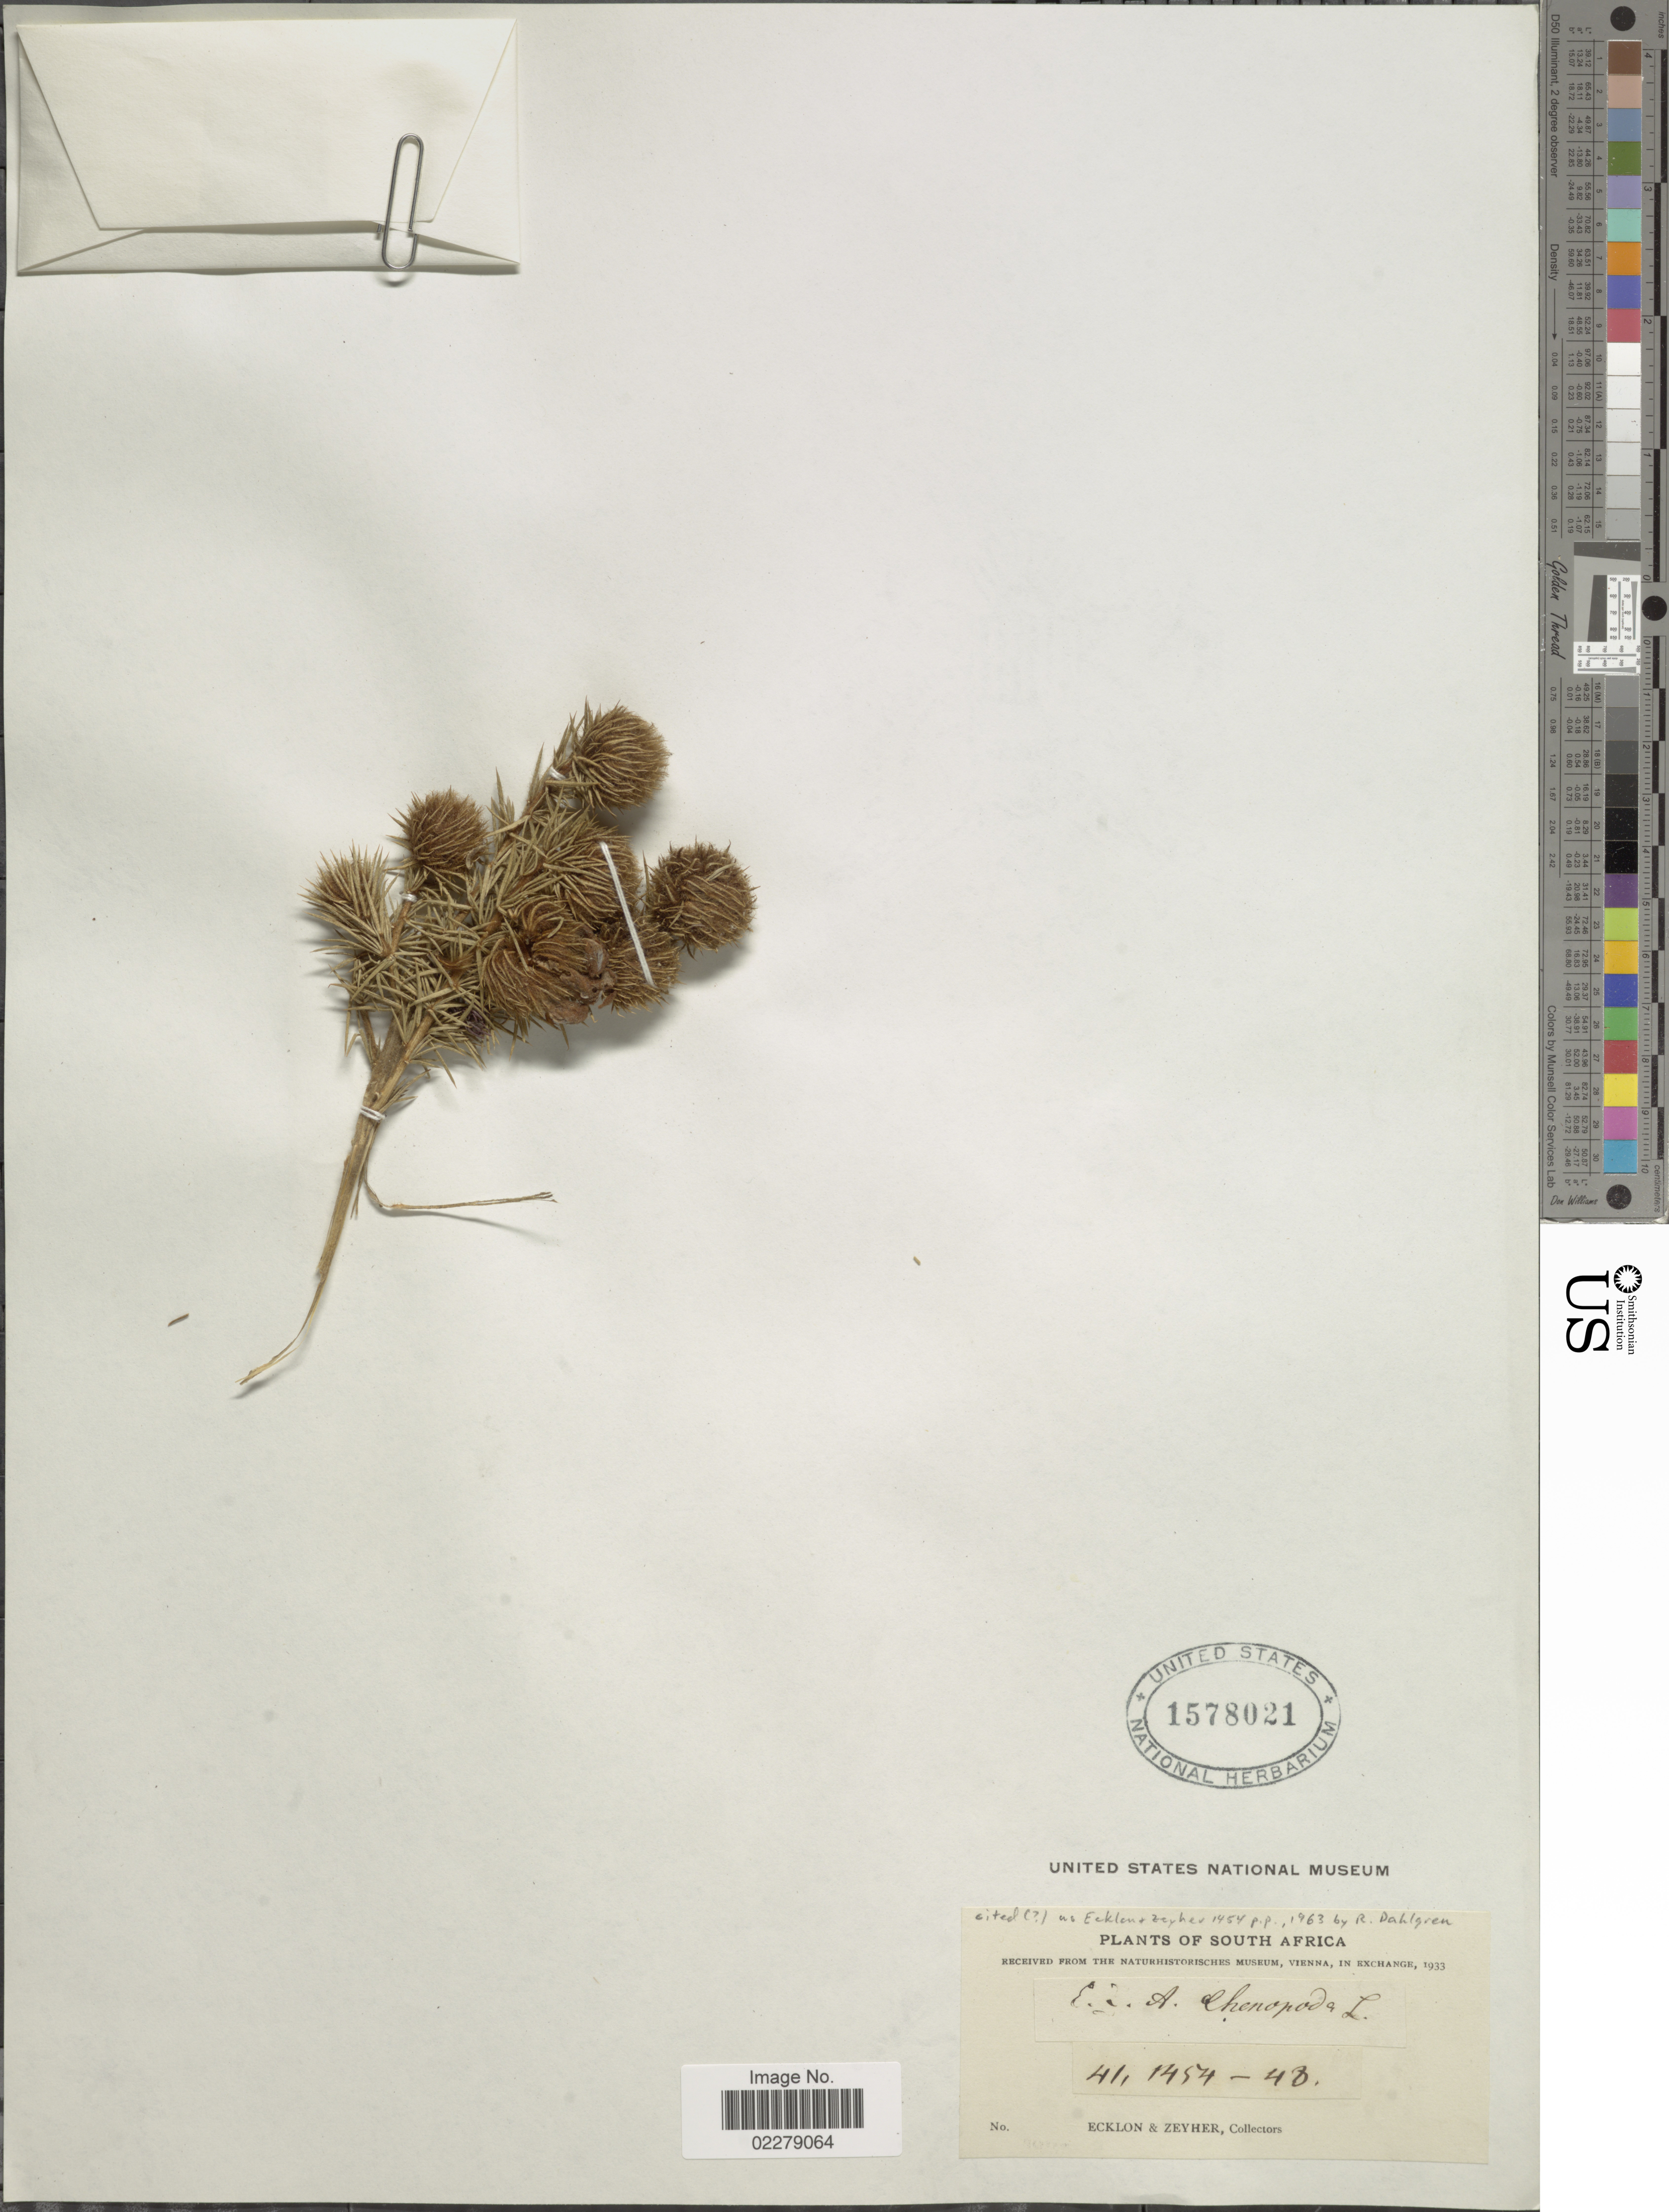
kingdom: Plantae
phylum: Tracheophyta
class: Magnoliopsida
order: Fabales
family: Fabaceae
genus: Aspalathus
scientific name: Aspalathus chenopoda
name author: L.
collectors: -. Ecklon & -. Zeyher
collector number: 41/1454/48?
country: South Africa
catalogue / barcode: US 1578021